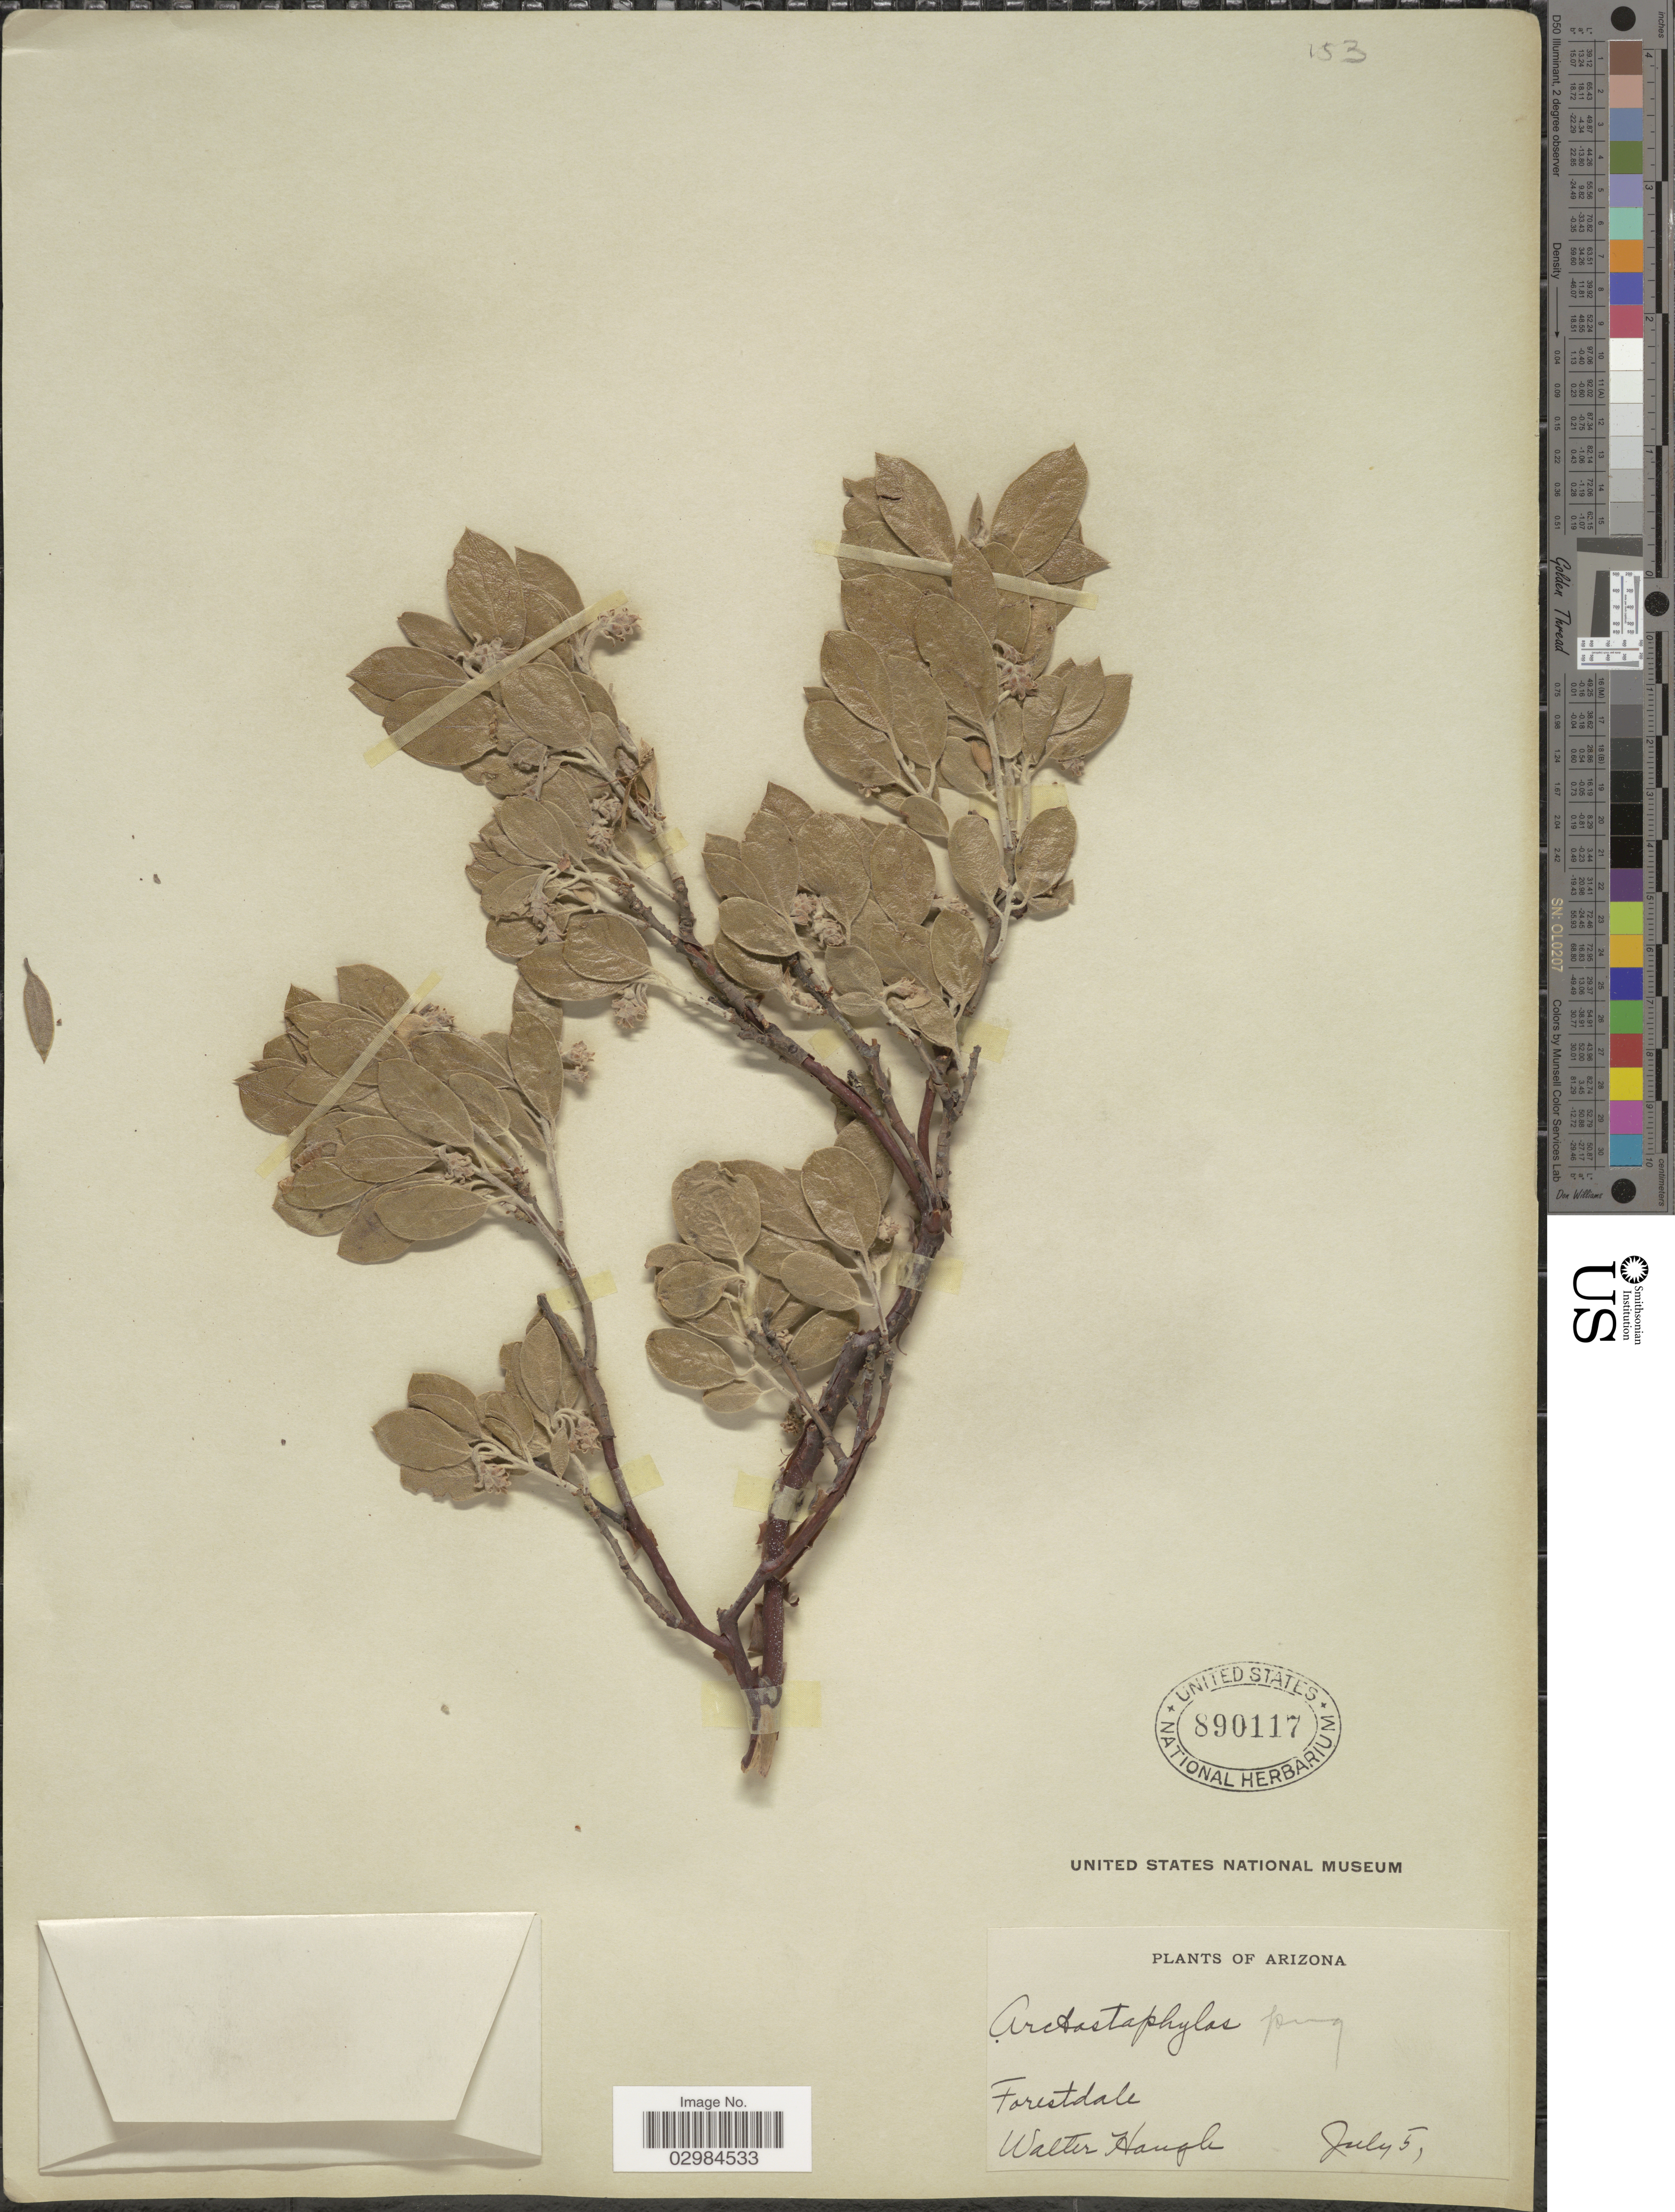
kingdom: Plantae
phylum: Tracheophyta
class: Magnoliopsida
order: Ericales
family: Ericaceae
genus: Arctostaphylos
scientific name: Arctostaphylos pungens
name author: Kunth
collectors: W. Haugh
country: United States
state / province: Arizona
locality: Forestdale.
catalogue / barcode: US 890117